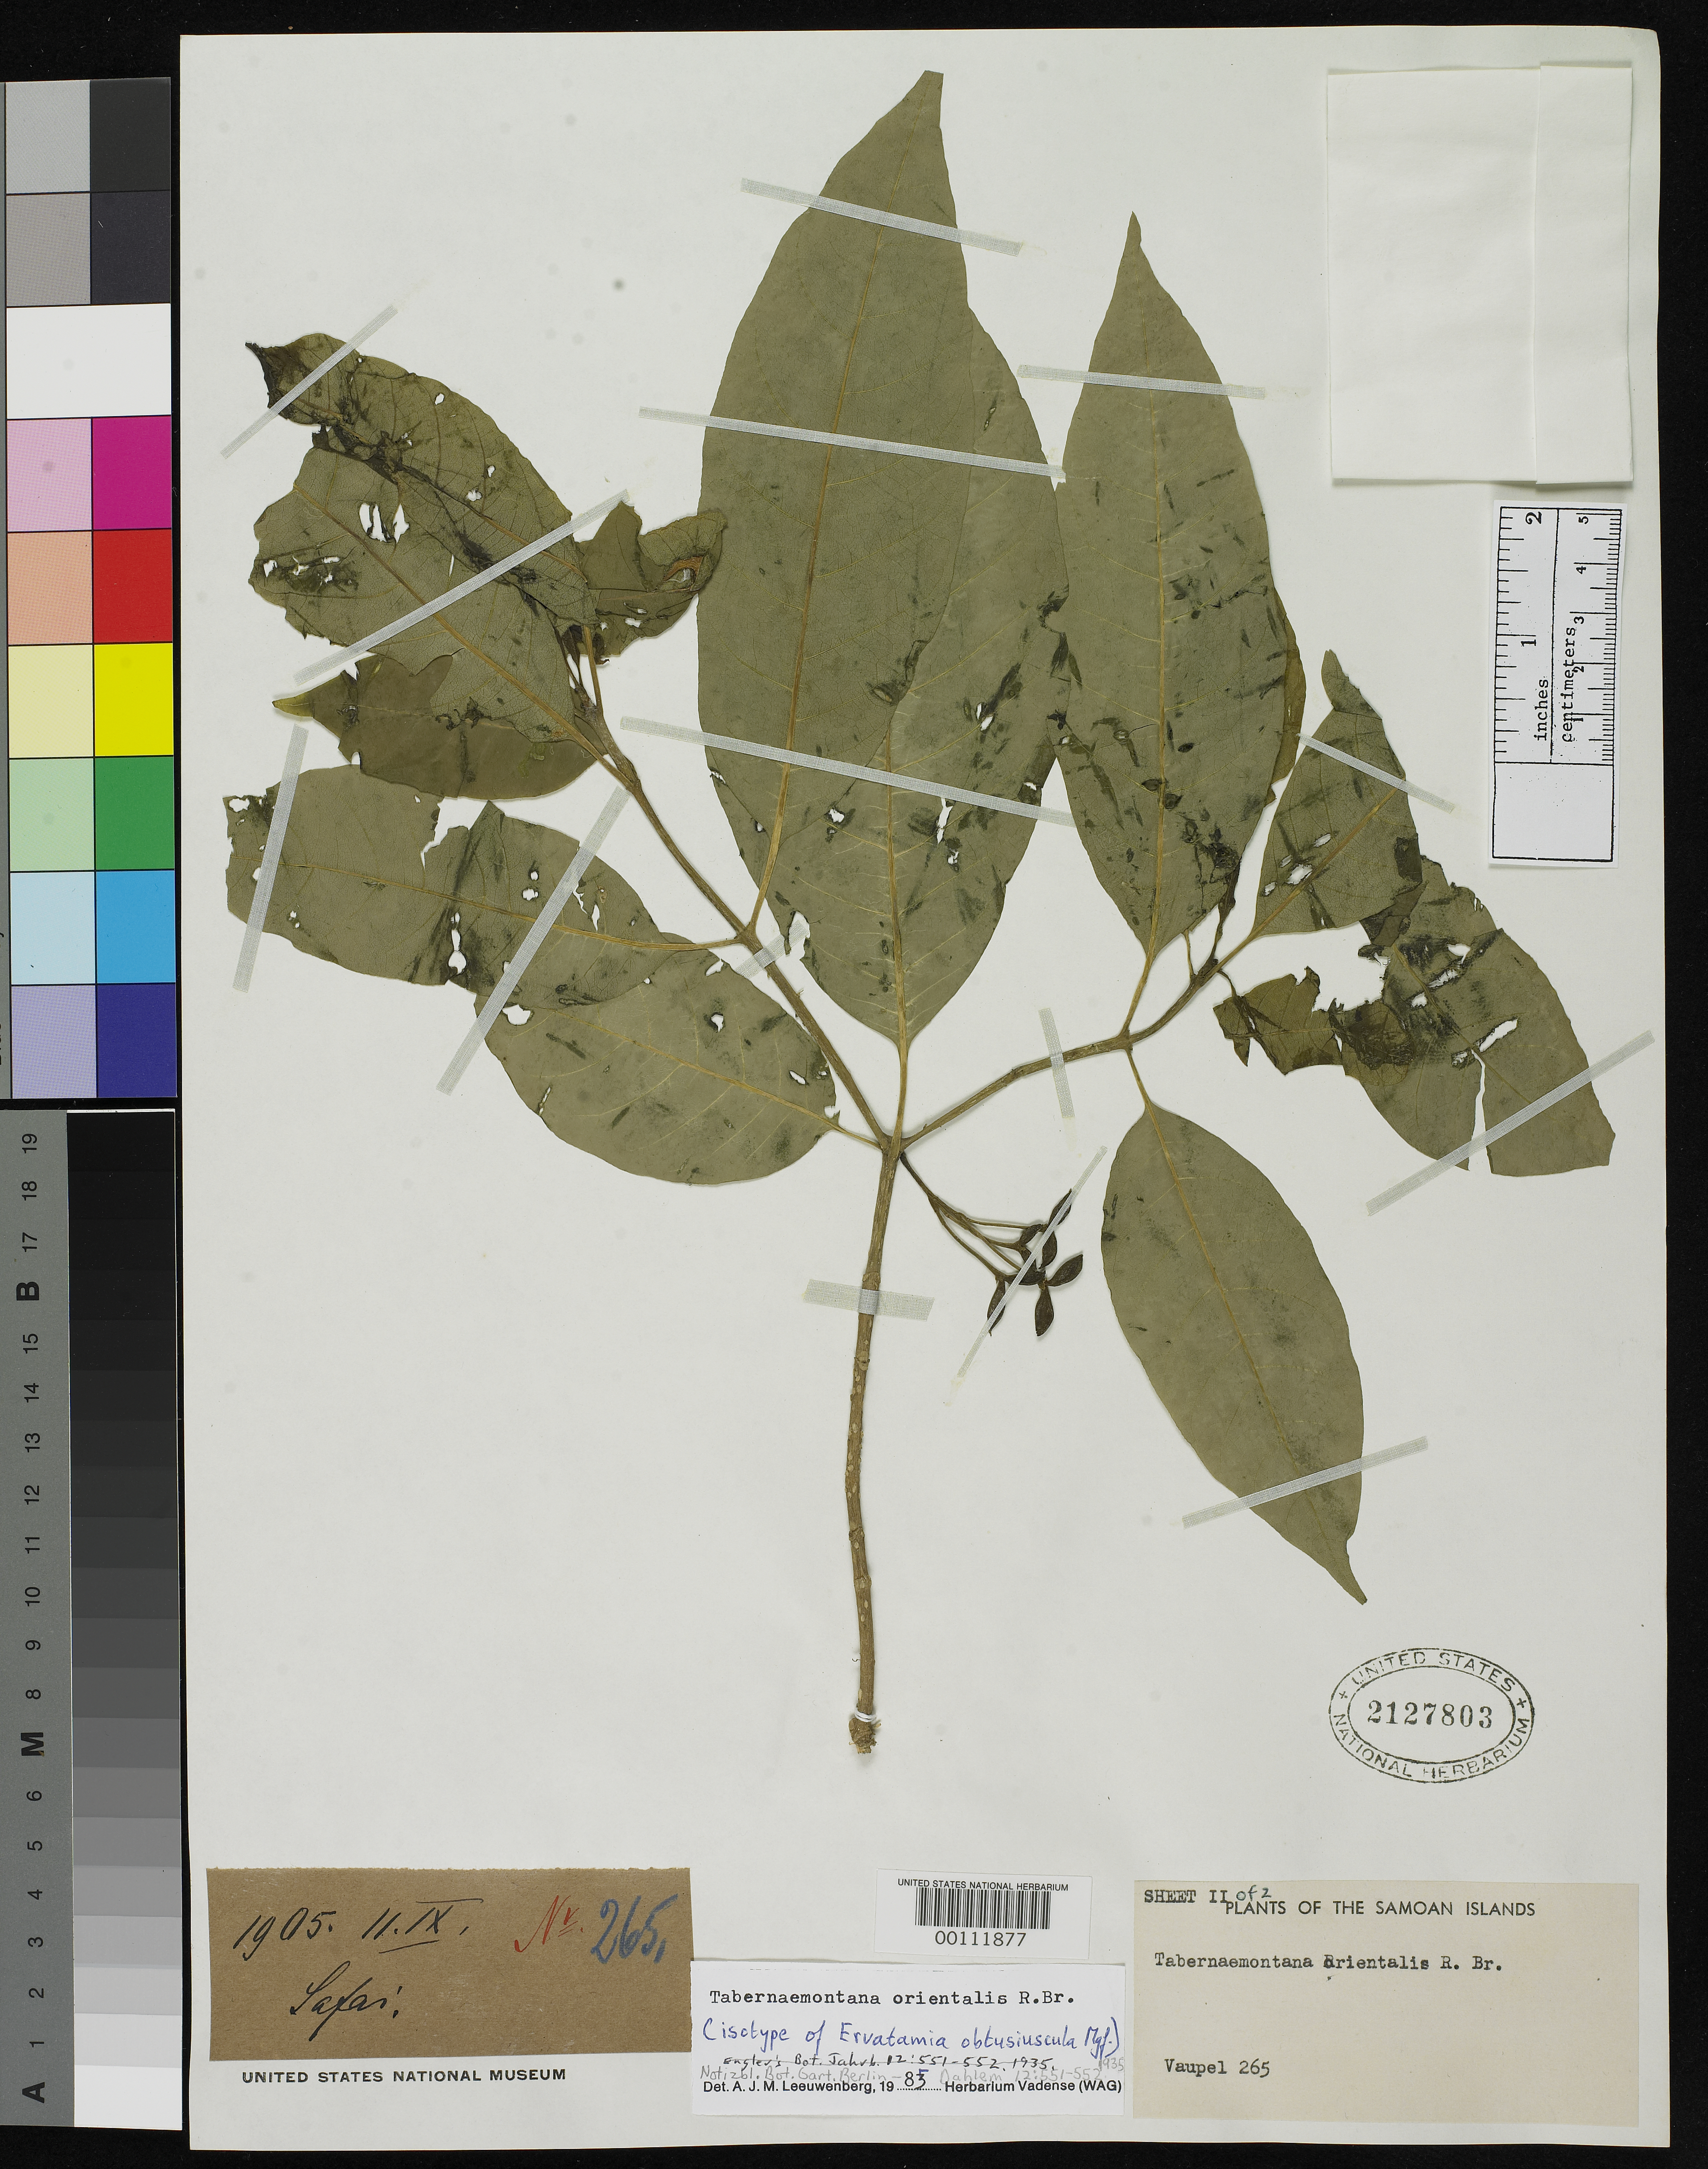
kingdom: Plantae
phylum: Tracheophyta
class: Magnoliopsida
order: Gentianales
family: Apocynaceae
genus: Ervatamia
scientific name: Ervatamia obtusiuscula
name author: Markgr.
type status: Isotype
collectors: F. Vaupel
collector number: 265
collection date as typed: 11 Sep 1905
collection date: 1905-09-11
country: Samoa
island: Savai'i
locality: Behind Safune.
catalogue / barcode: US 2127803